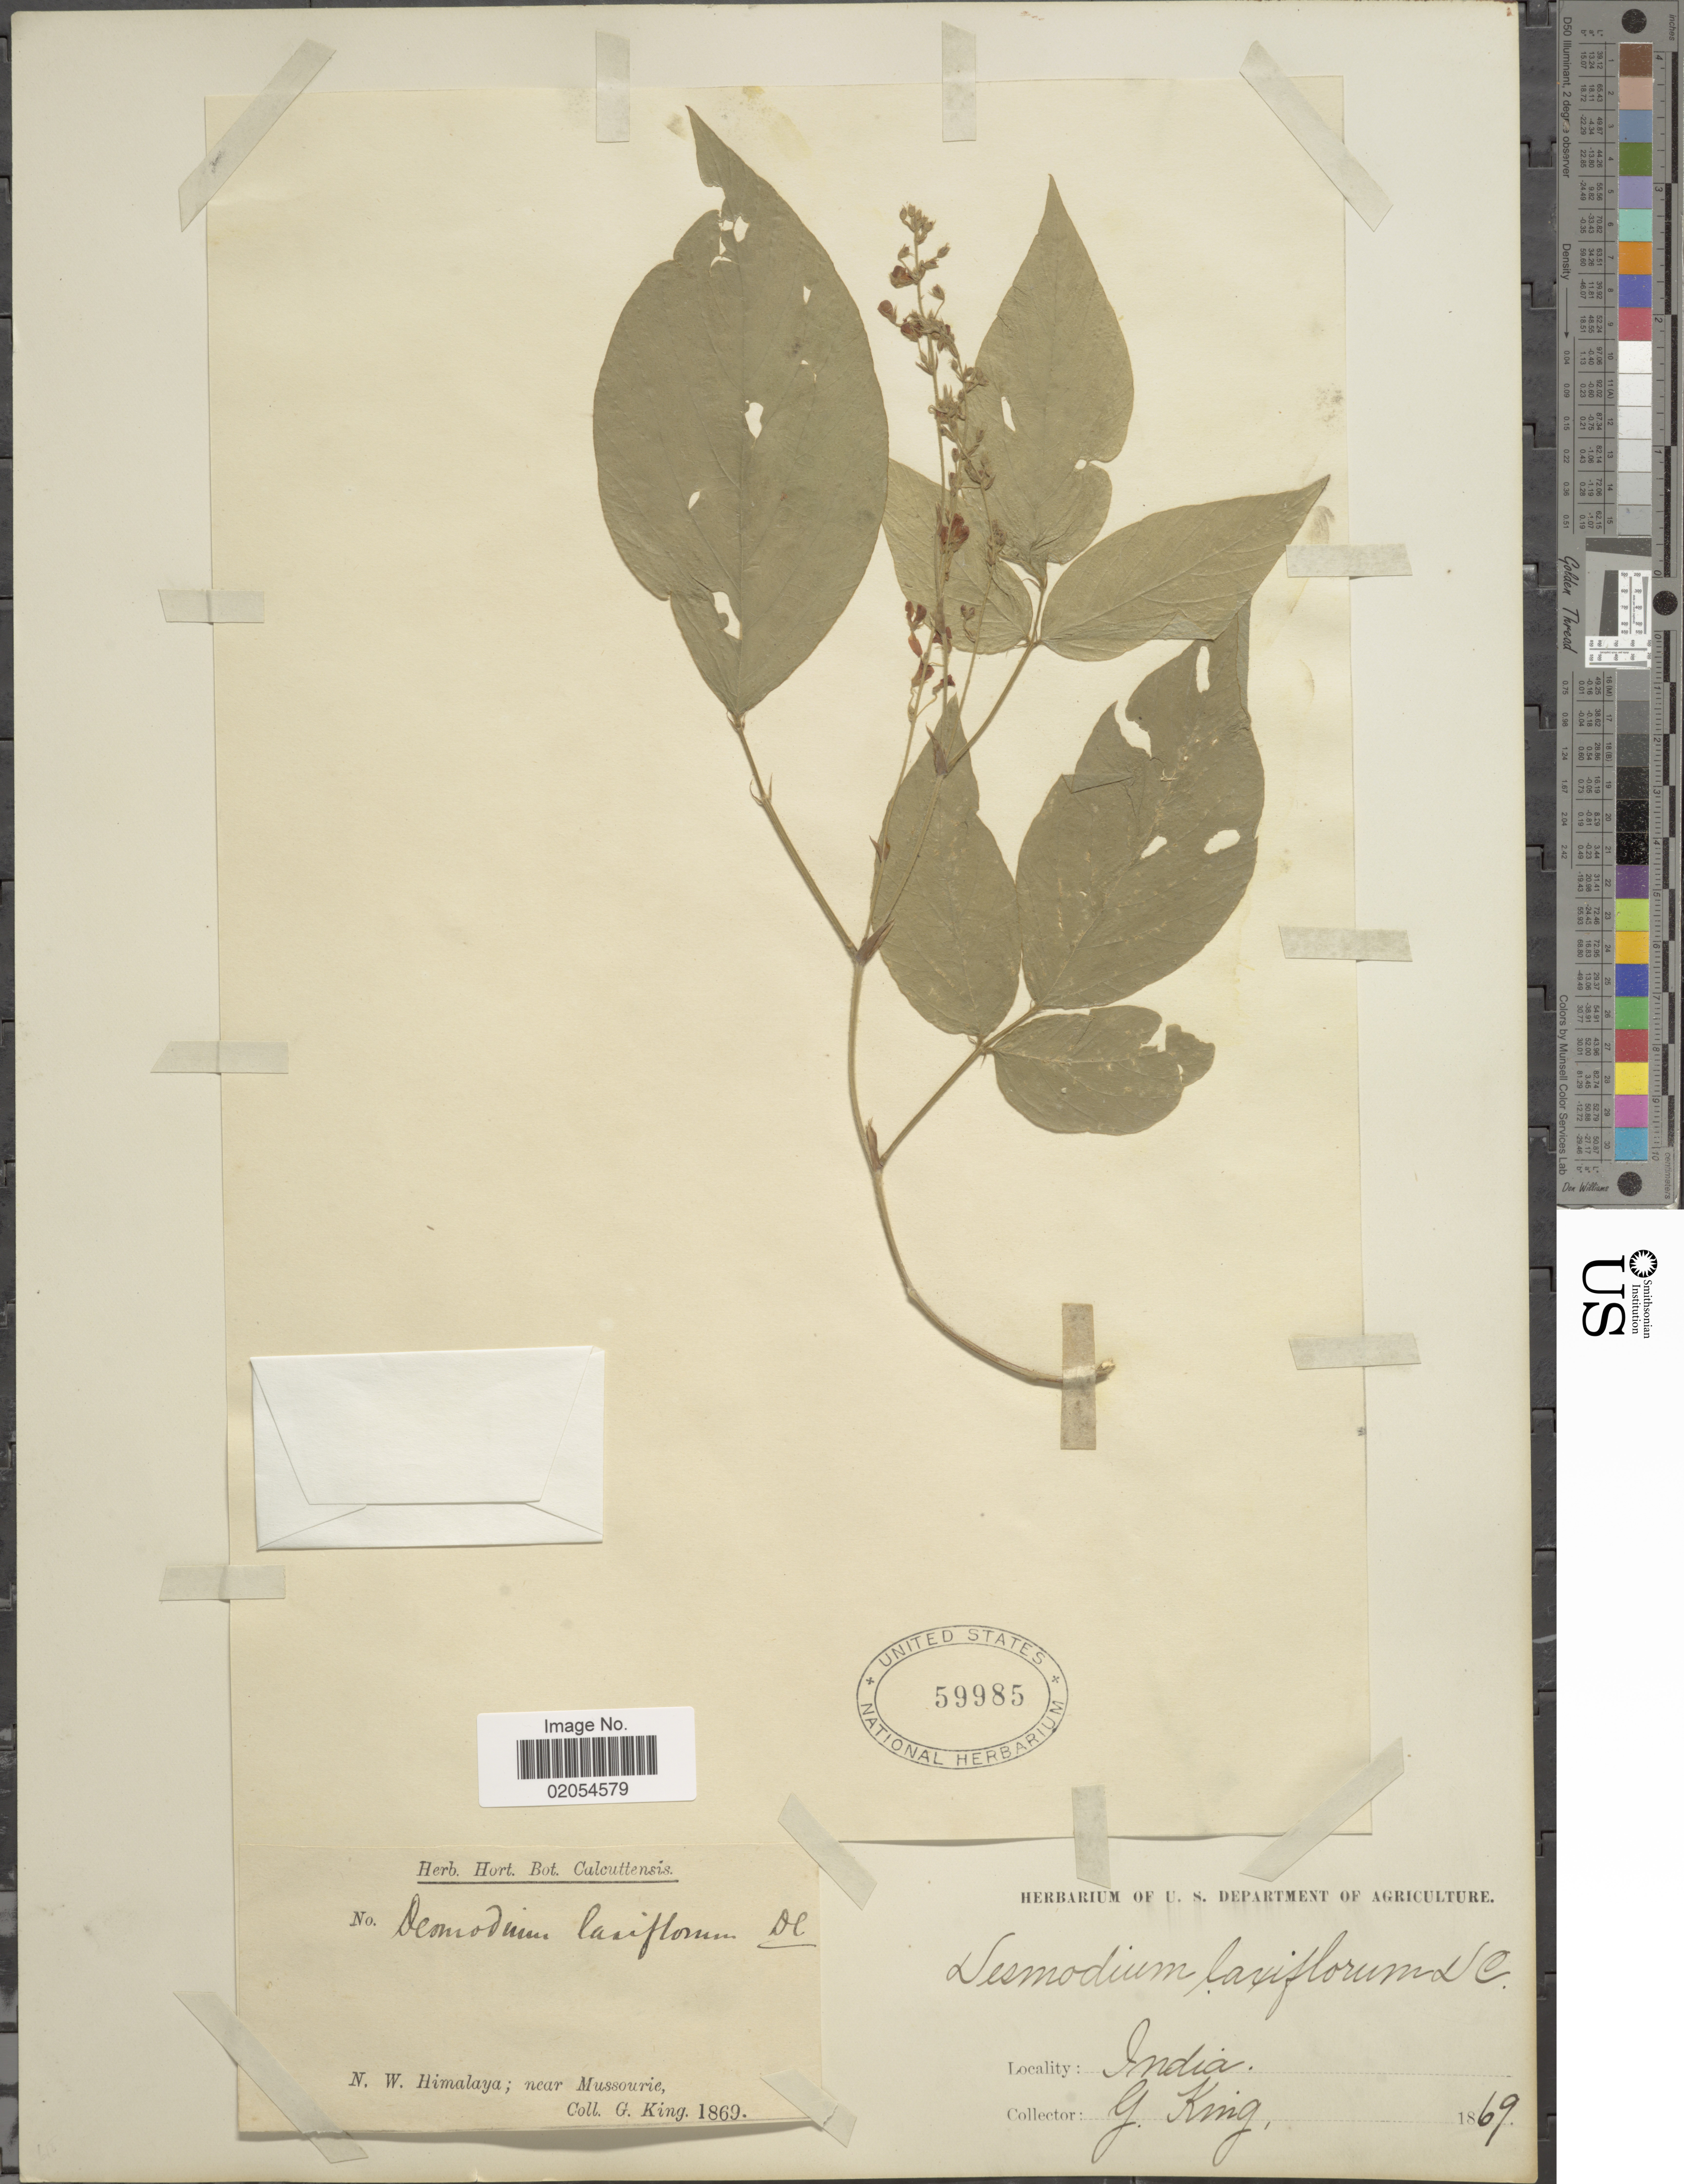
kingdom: Plantae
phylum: Tracheophyta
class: Magnoliopsida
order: Fabales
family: Fabaceae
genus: Sohmaea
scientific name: Sohmaea laxiflora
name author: (DC.) H. Ohashi & K. Ohashi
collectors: G. King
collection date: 1869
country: India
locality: N. W. Himalaya; near Mussourie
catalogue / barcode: US 59985